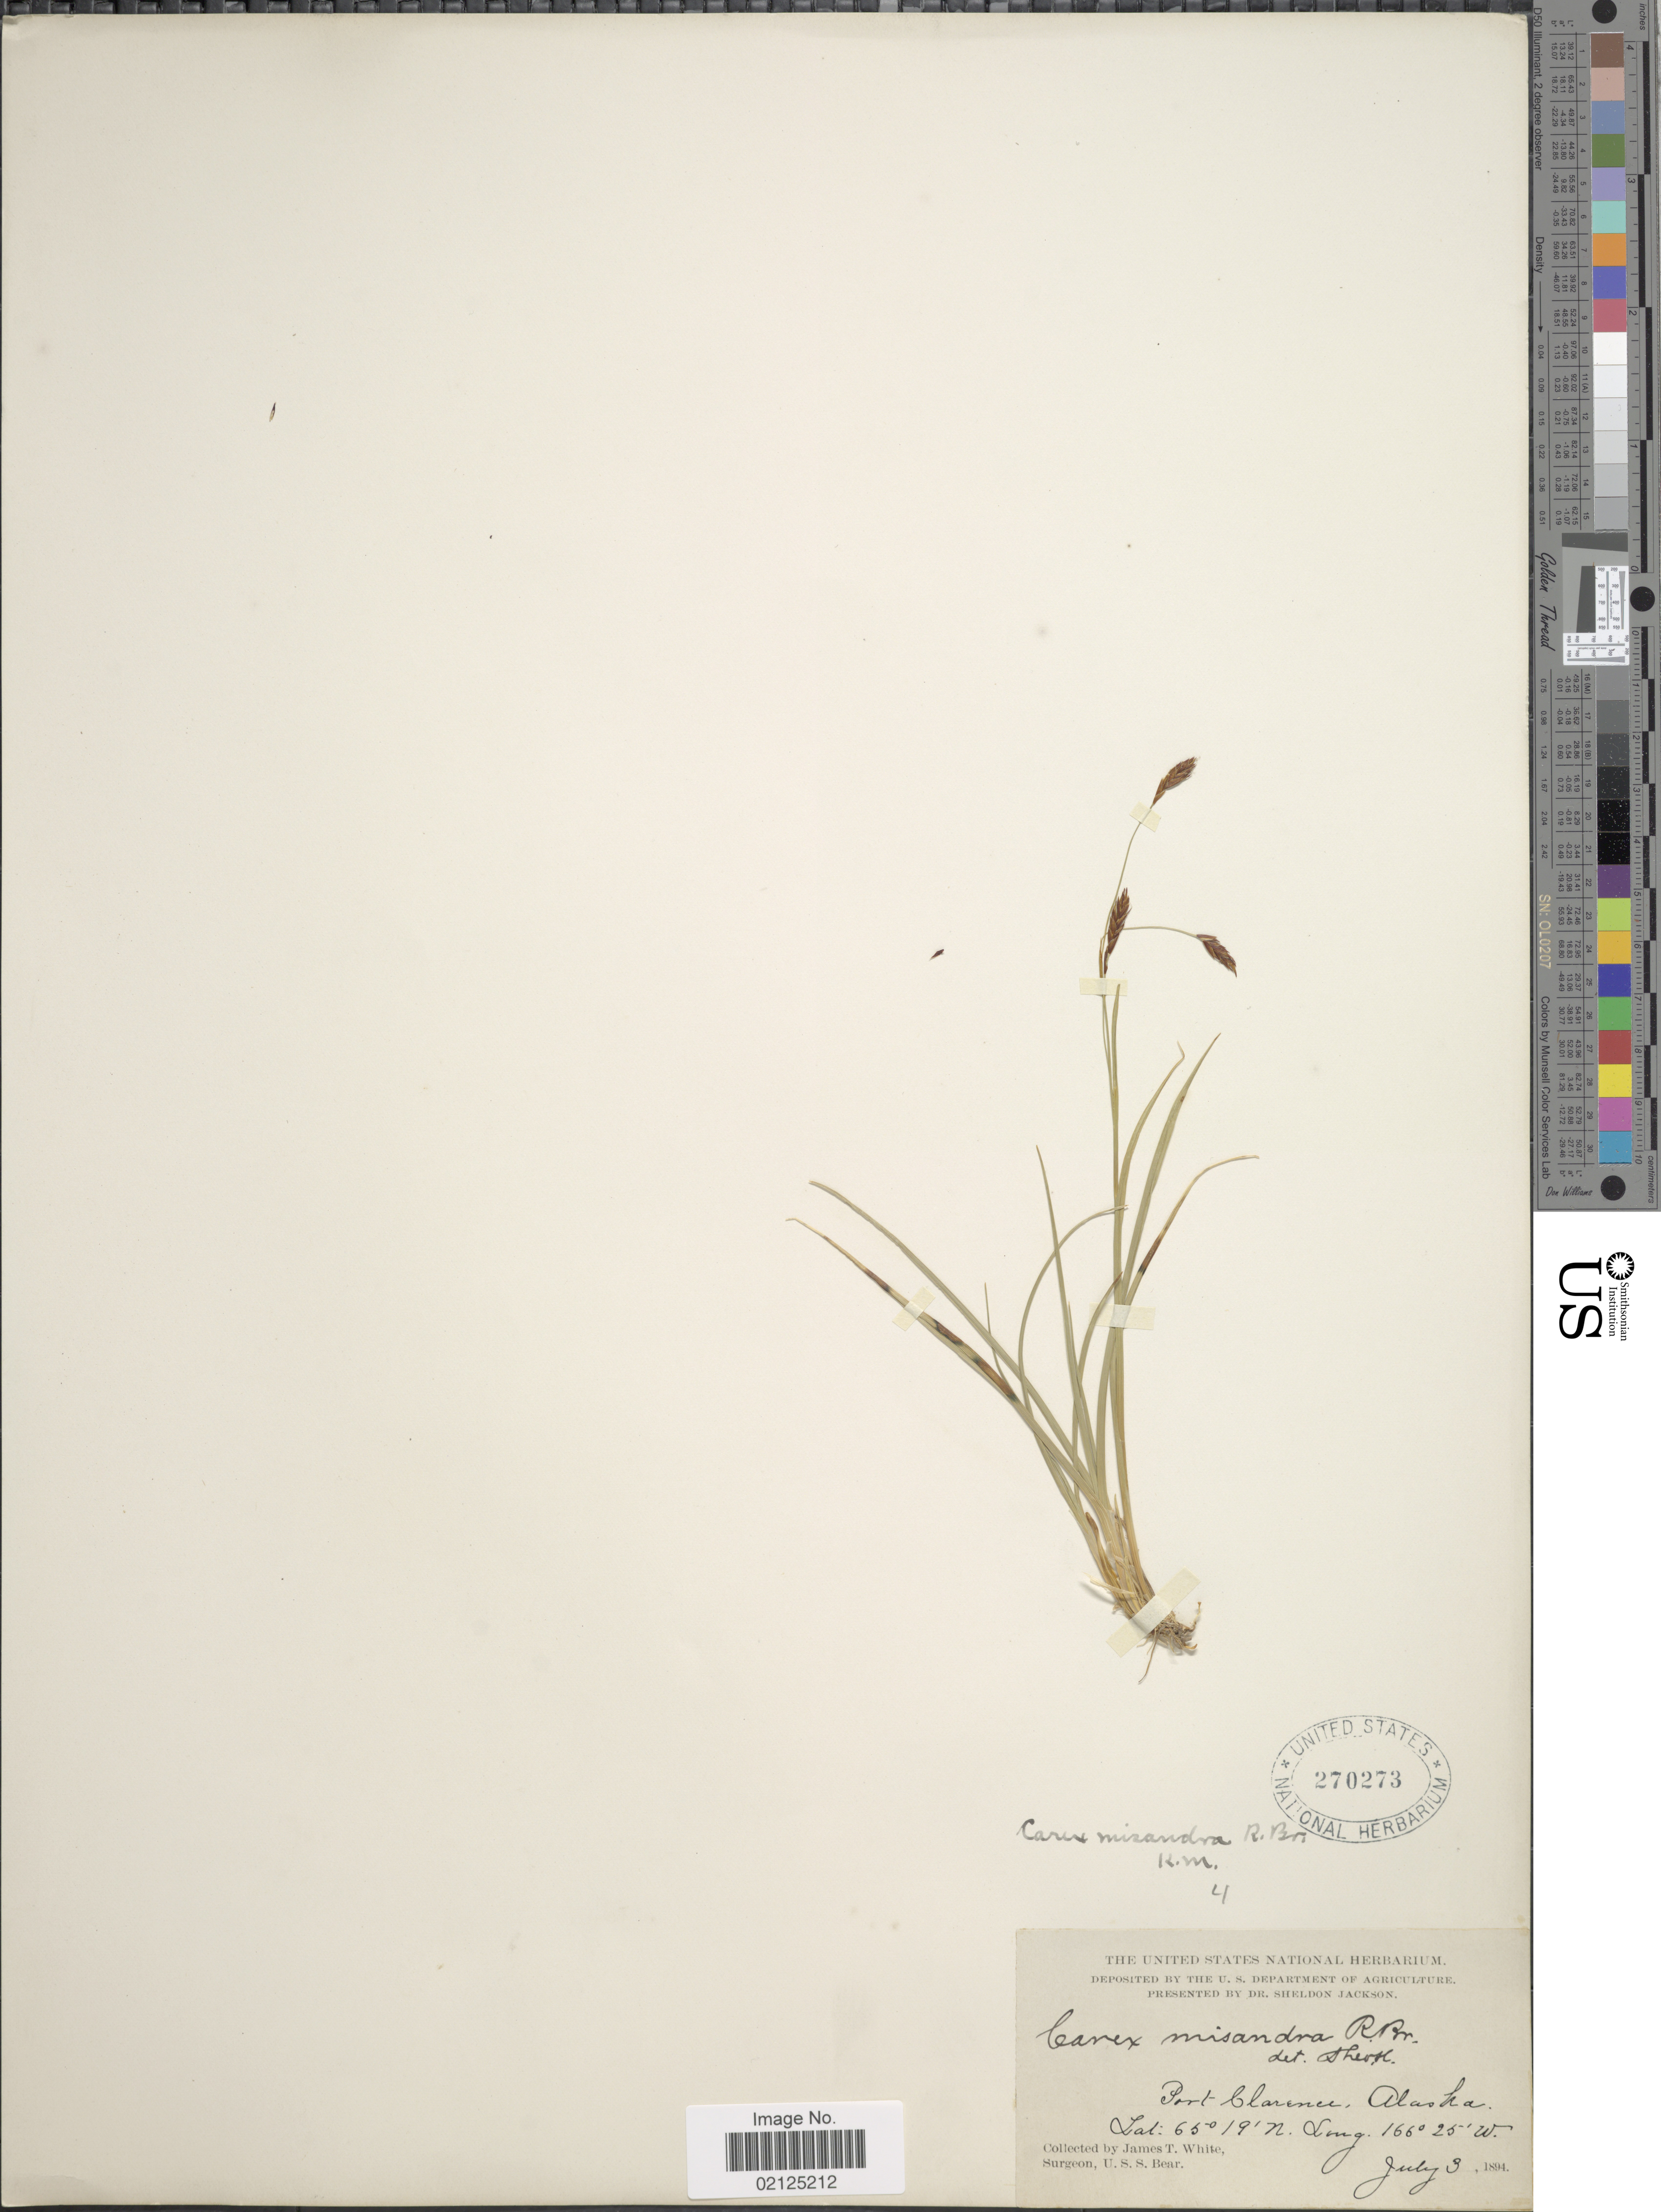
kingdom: Plantae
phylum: Tracheophyta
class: Liliopsida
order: Poales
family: Cyperaceae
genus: Carex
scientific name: Carex fuliginosa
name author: Schkuhr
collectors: J. T. White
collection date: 1894-07-03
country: United States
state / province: Alaska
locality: Port Clarence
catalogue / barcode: US 270273